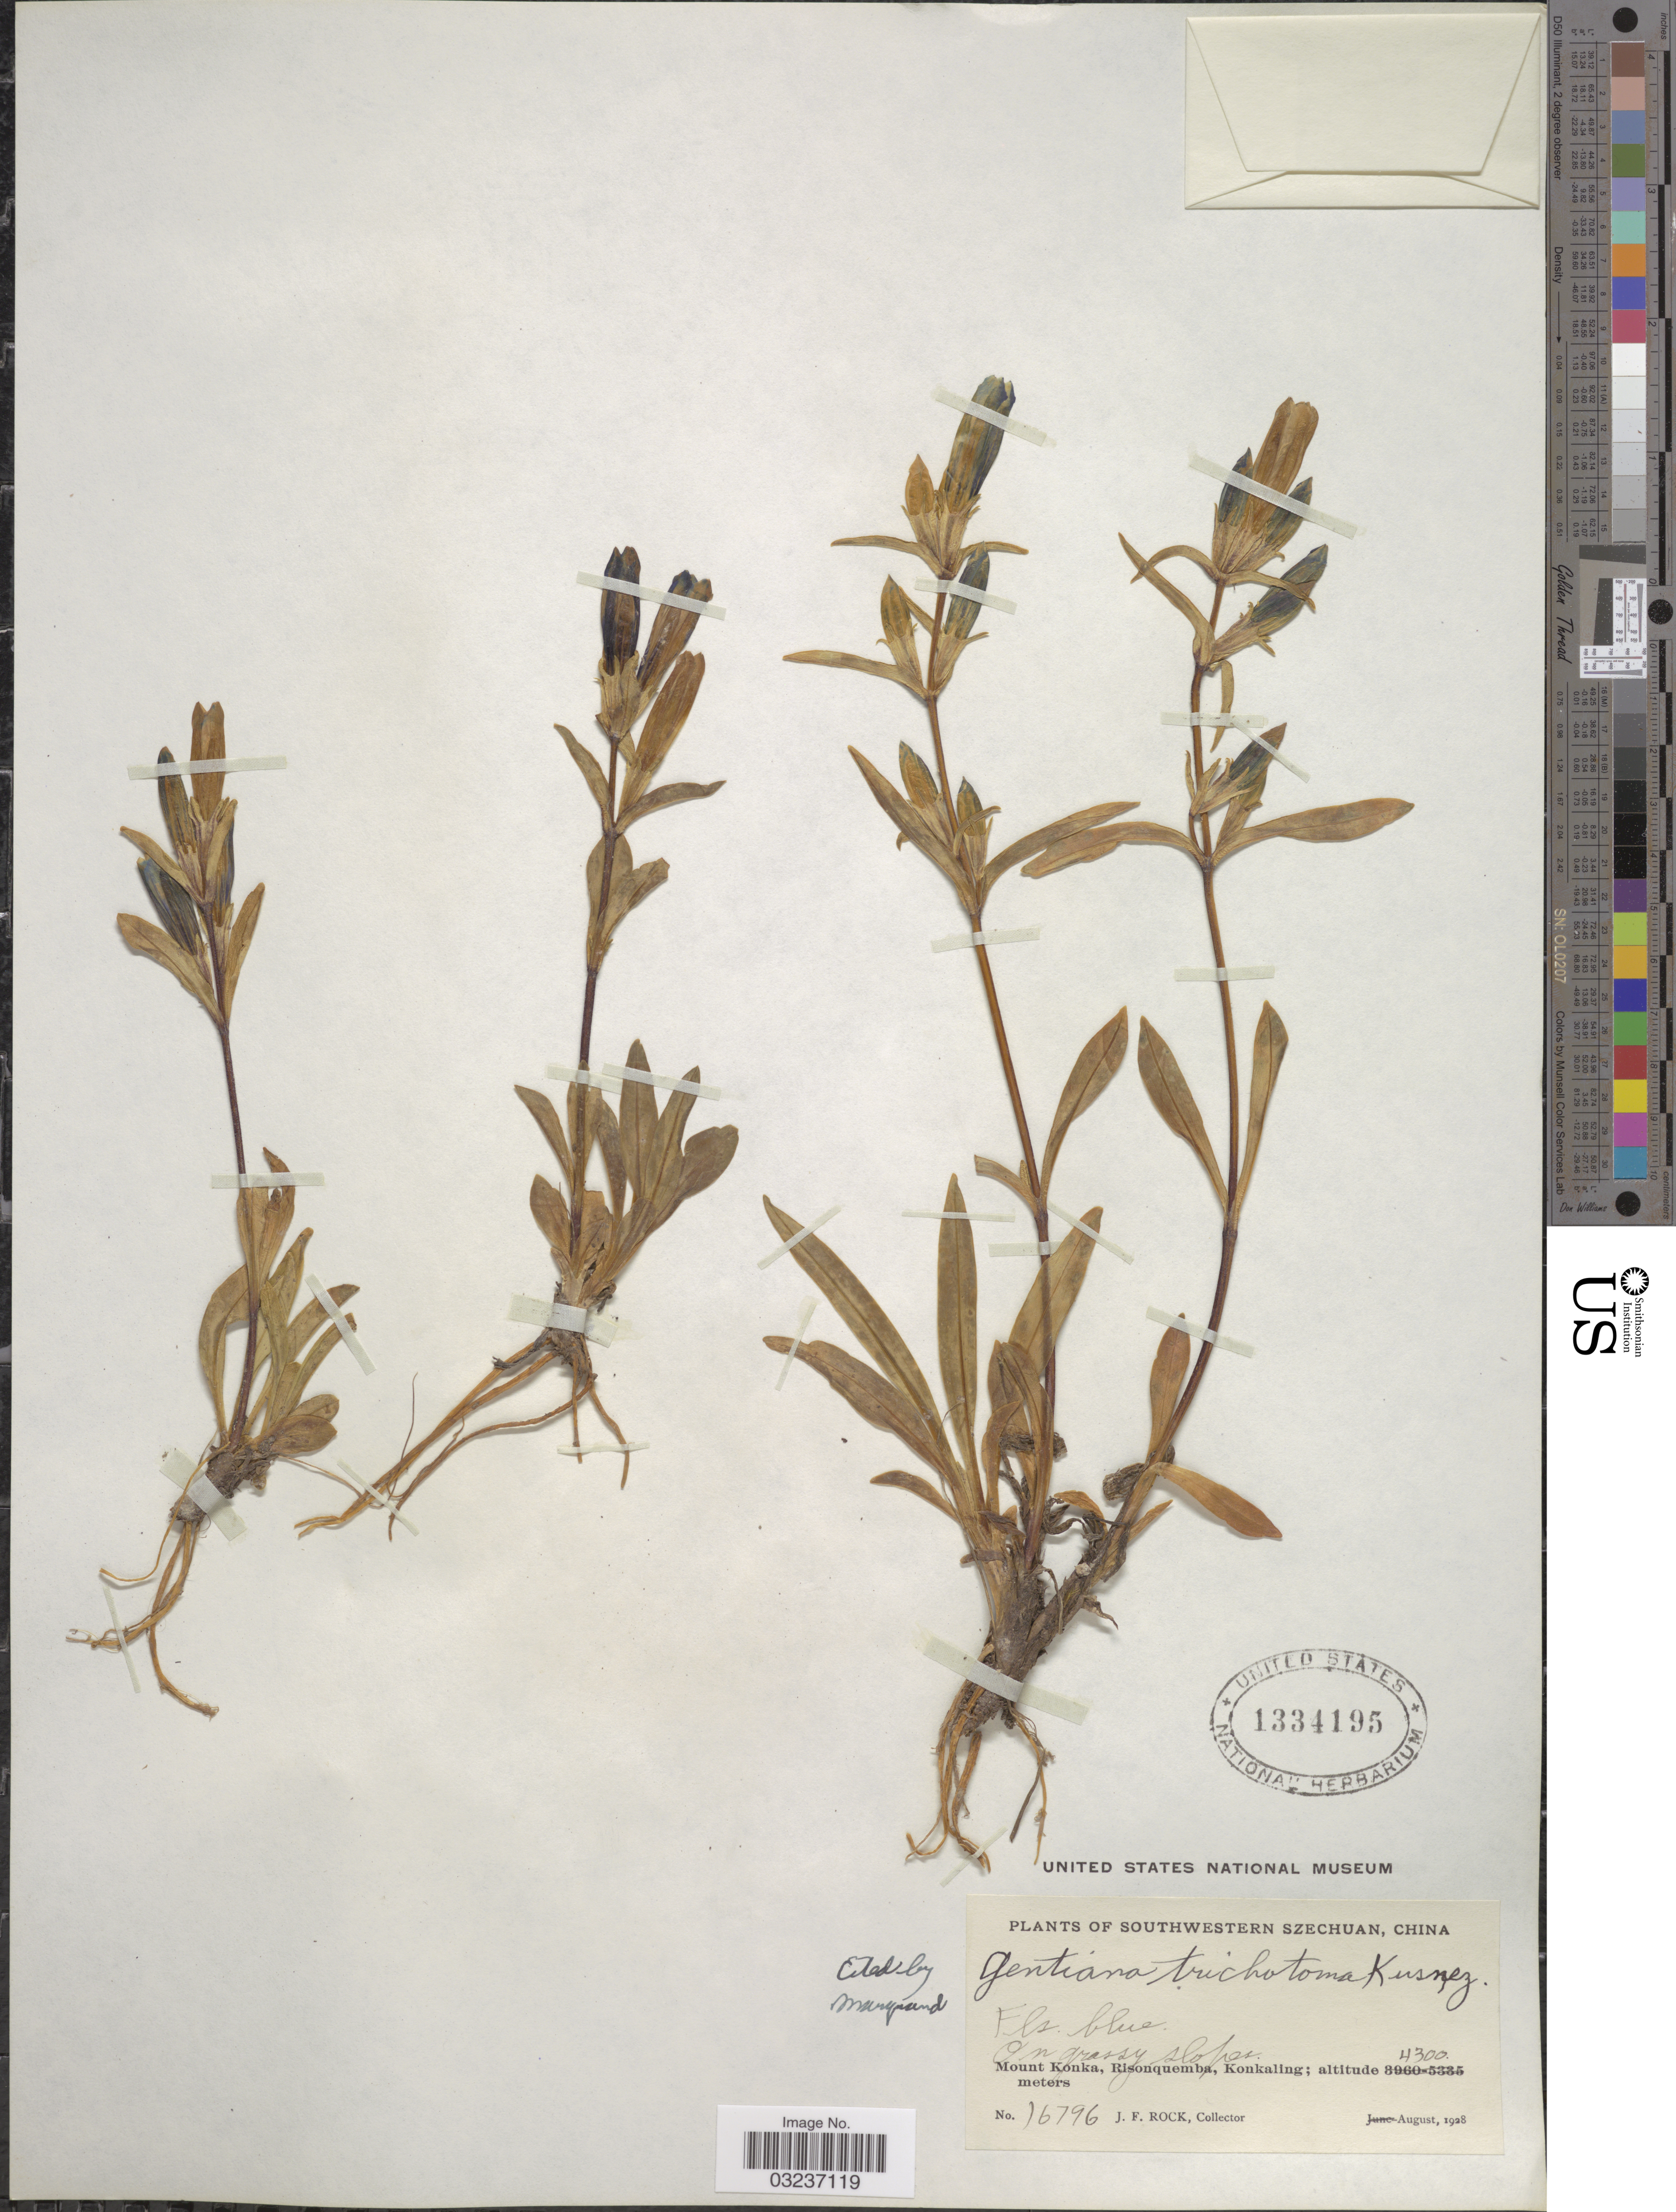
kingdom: Plantae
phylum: Tracheophyta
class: Magnoliopsida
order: Gentianales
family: Gentianaceae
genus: Gentiana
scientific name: Gentiana trichotoma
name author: Kusn.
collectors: J. Rock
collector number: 16796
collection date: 1928-08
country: China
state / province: Sichuan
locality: Southwestern Szechuan. Mount Konka, Risonquemba, Konkaling.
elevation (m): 4300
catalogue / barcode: US 1334195